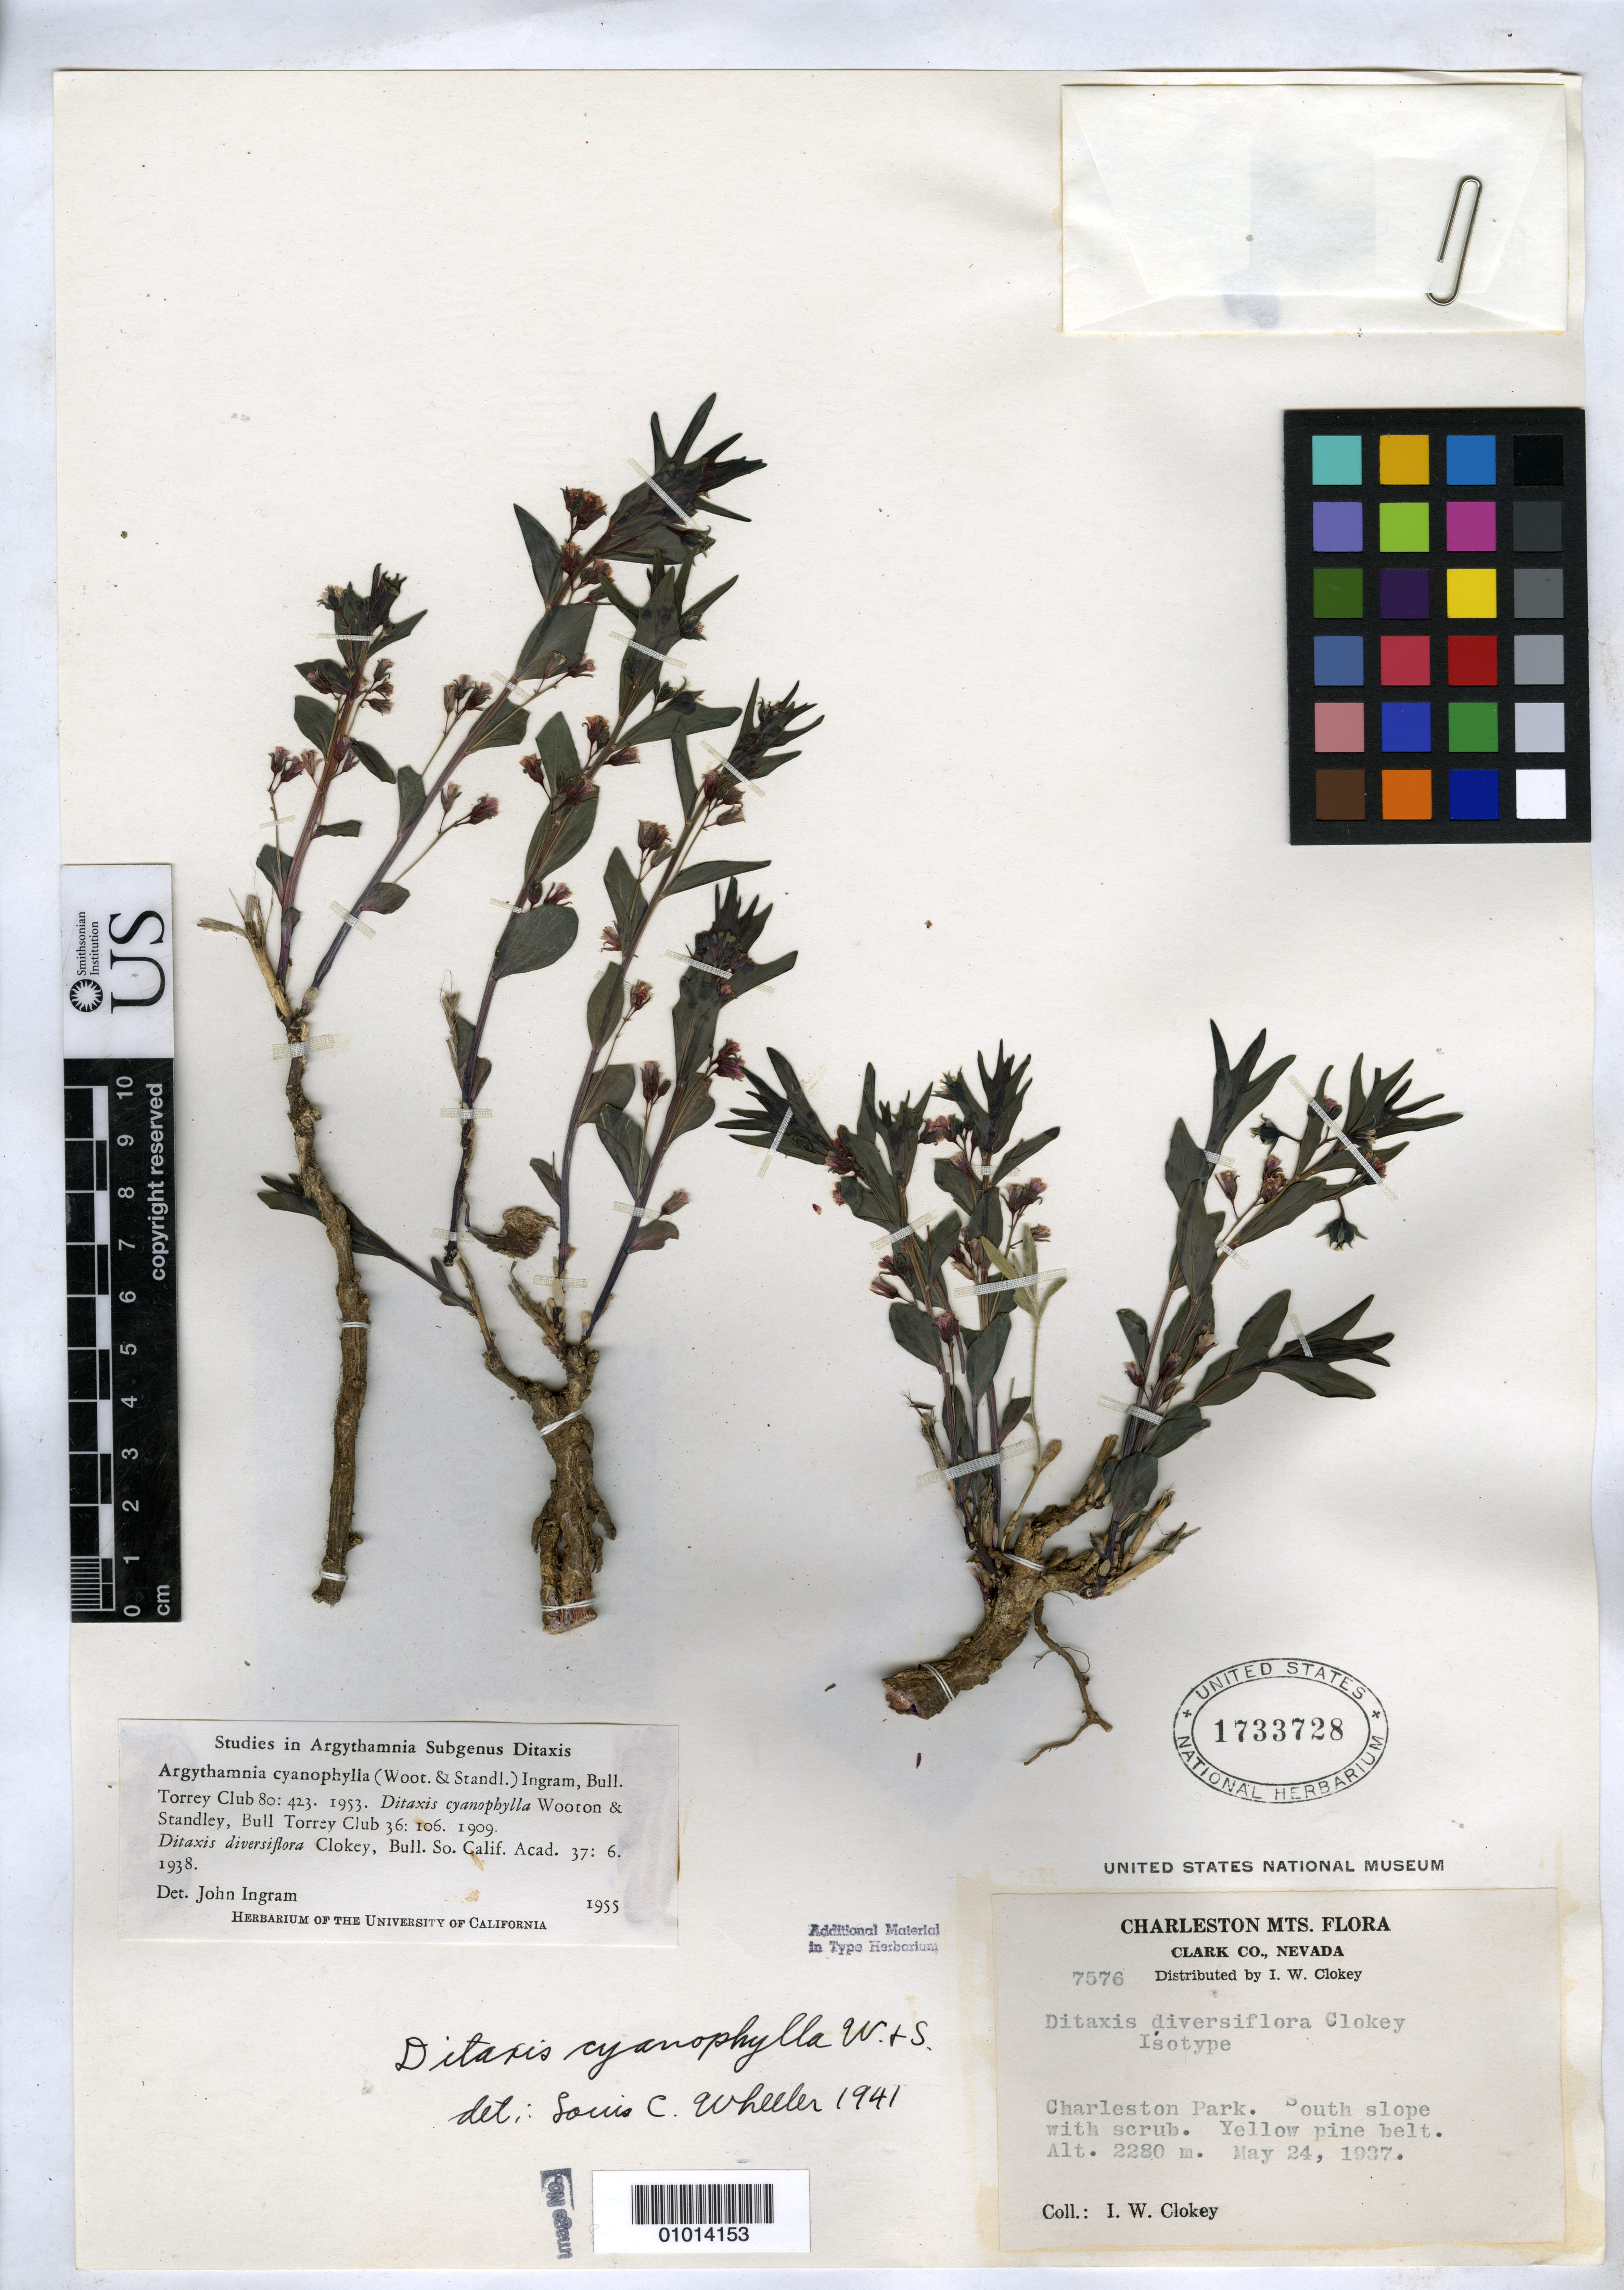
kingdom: Plantae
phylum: Tracheophyta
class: Magnoliopsida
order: Malpighiales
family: Euphorbiaceae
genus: Ditaxis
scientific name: Ditaxis diversiflora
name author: Clokey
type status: Isotype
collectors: I. W. Clokey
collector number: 7576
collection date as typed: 24 May 1937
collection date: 1937-05-24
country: United States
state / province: Nevada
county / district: Clark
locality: Charleston Park.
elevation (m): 2280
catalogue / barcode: US 1733728